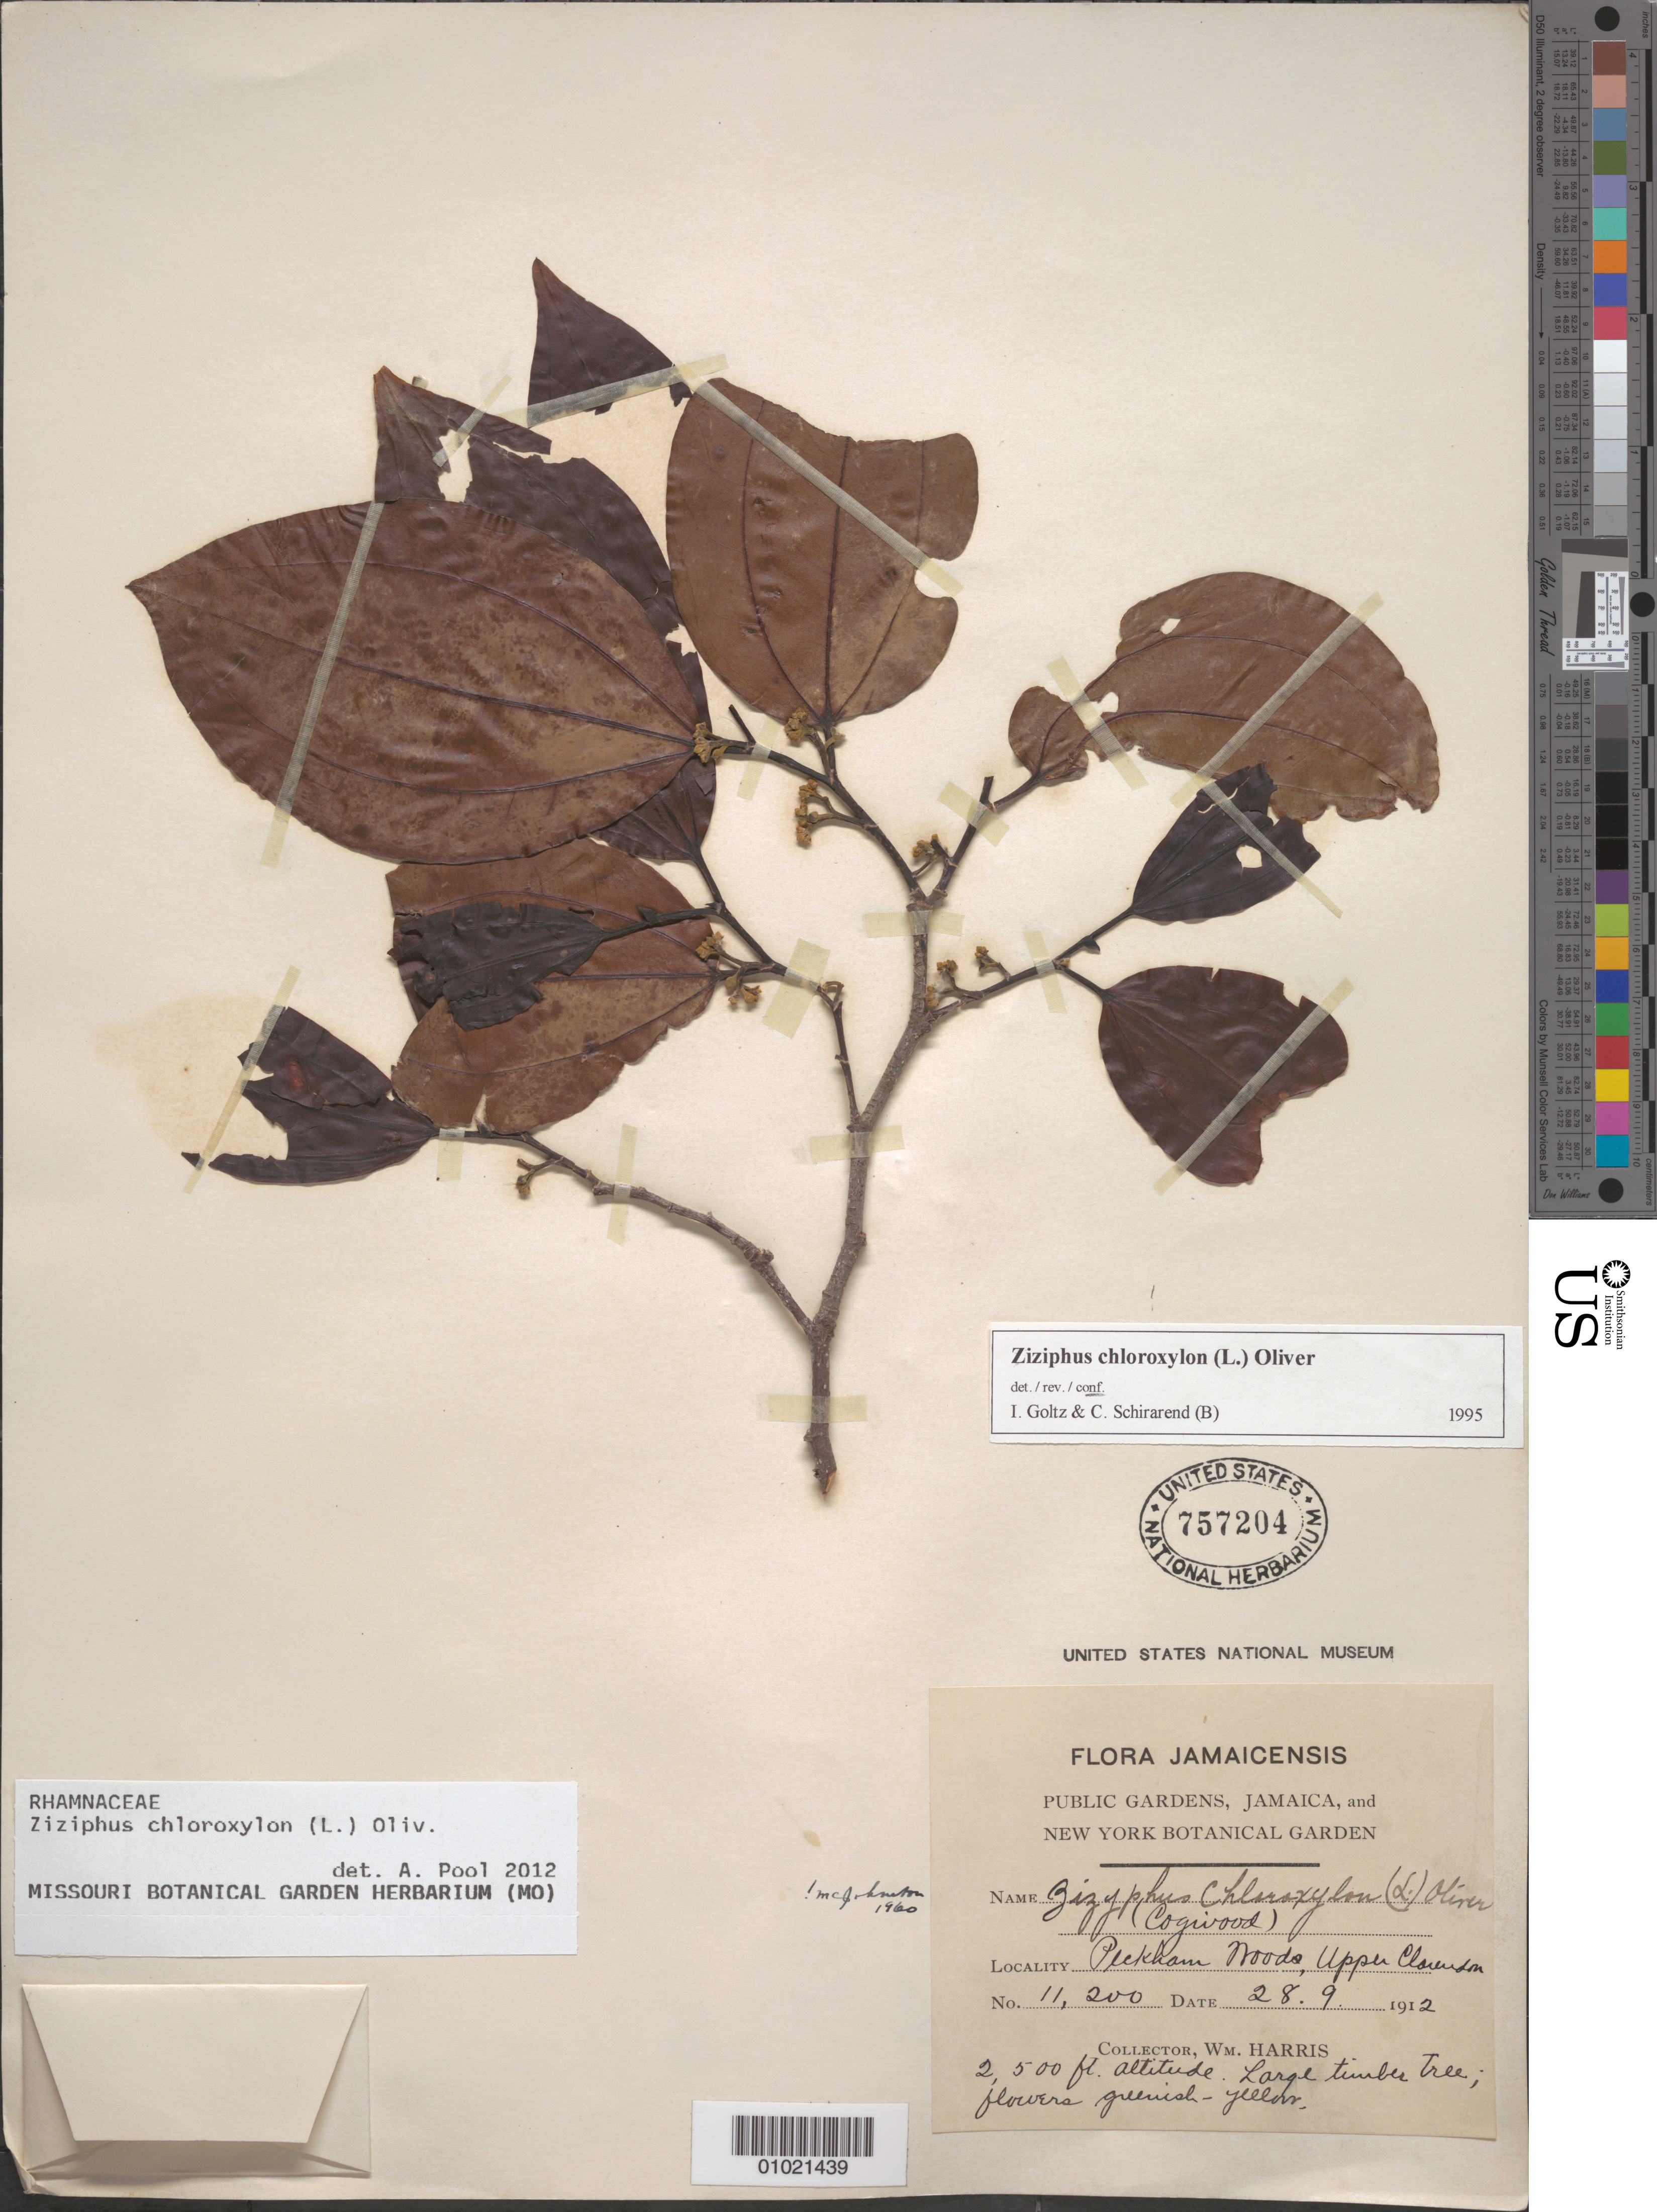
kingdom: Plantae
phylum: Tracheophyta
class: Magnoliopsida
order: Rosales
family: Rhamnaceae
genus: Sarcomphalus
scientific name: Sarcomphalus chloroxylon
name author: (L.) Hauenschild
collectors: W. Harris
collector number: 11200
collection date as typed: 28 Sep 1912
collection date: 1912-09-28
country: Jamaica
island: Jamaica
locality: Plekham Woods, Upper Clowdon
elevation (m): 762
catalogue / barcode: US 757204